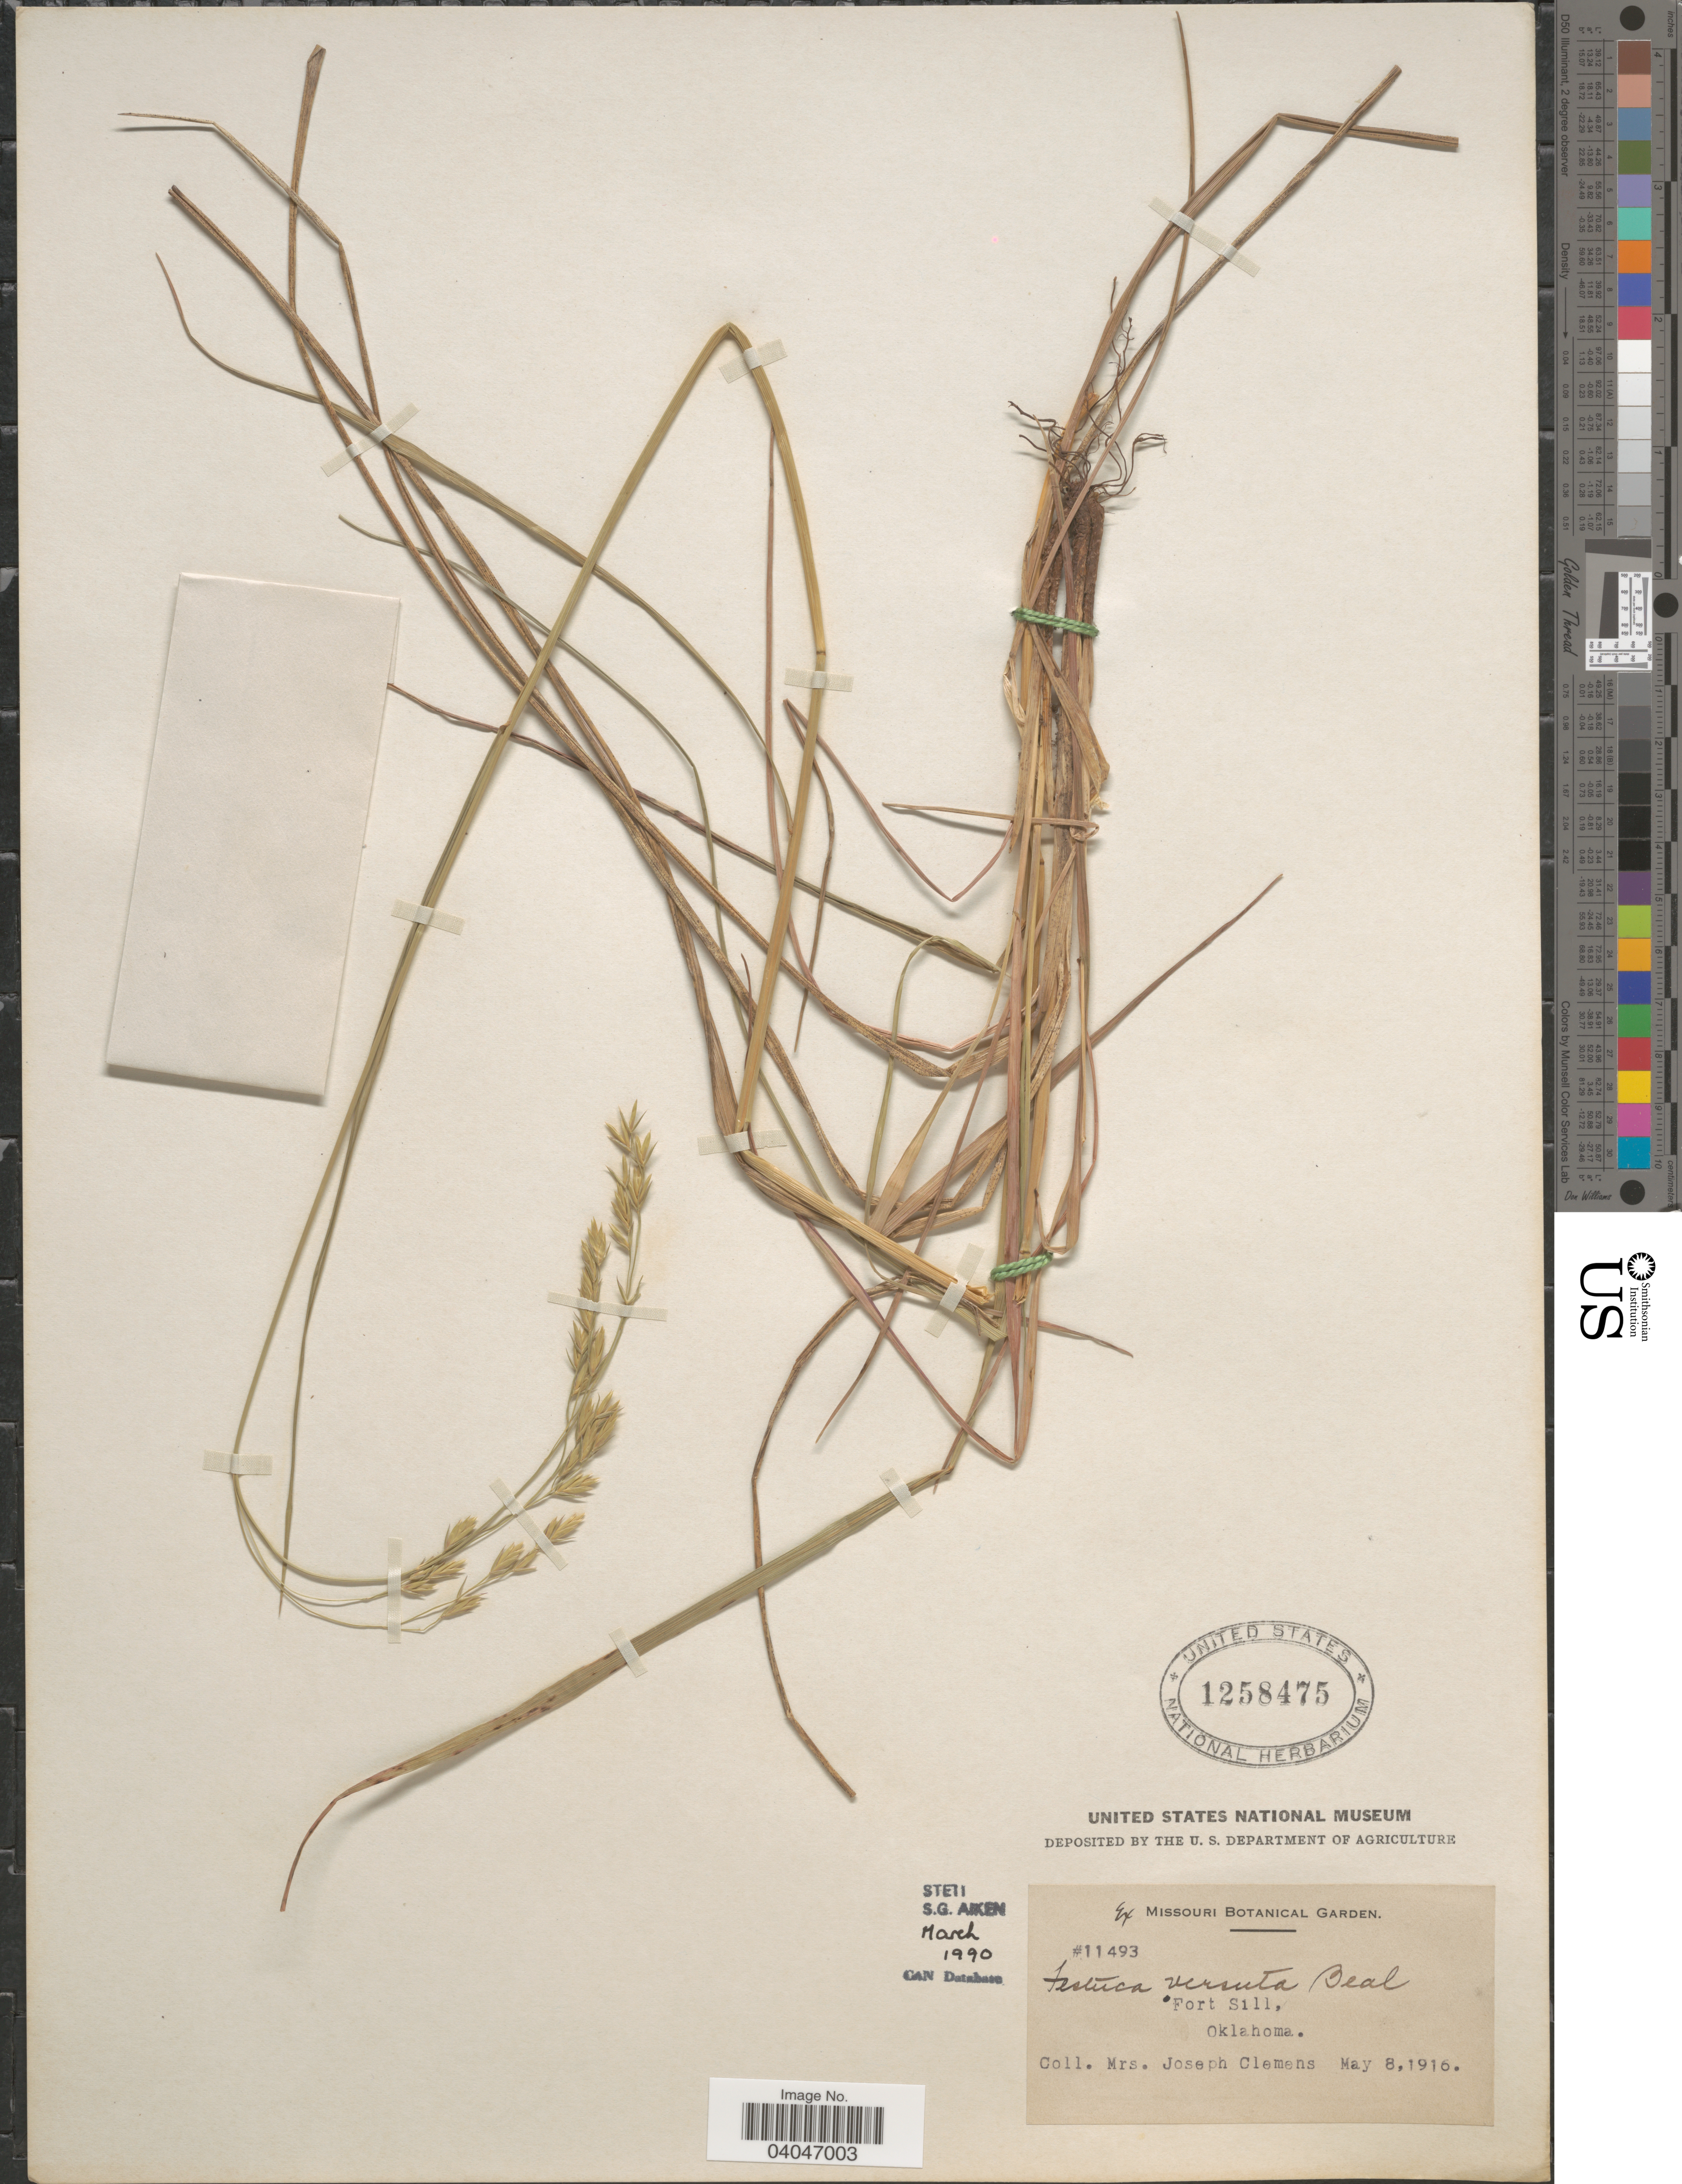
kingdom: Plantae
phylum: Tracheophyta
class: Liliopsida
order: Poales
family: Poaceae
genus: Festuca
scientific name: Festuca versuta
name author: W.J. Beal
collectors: J. Clemens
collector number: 11493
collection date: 1916-05-08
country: United States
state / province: Oklahoma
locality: Fort Sill.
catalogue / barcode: US 1258475